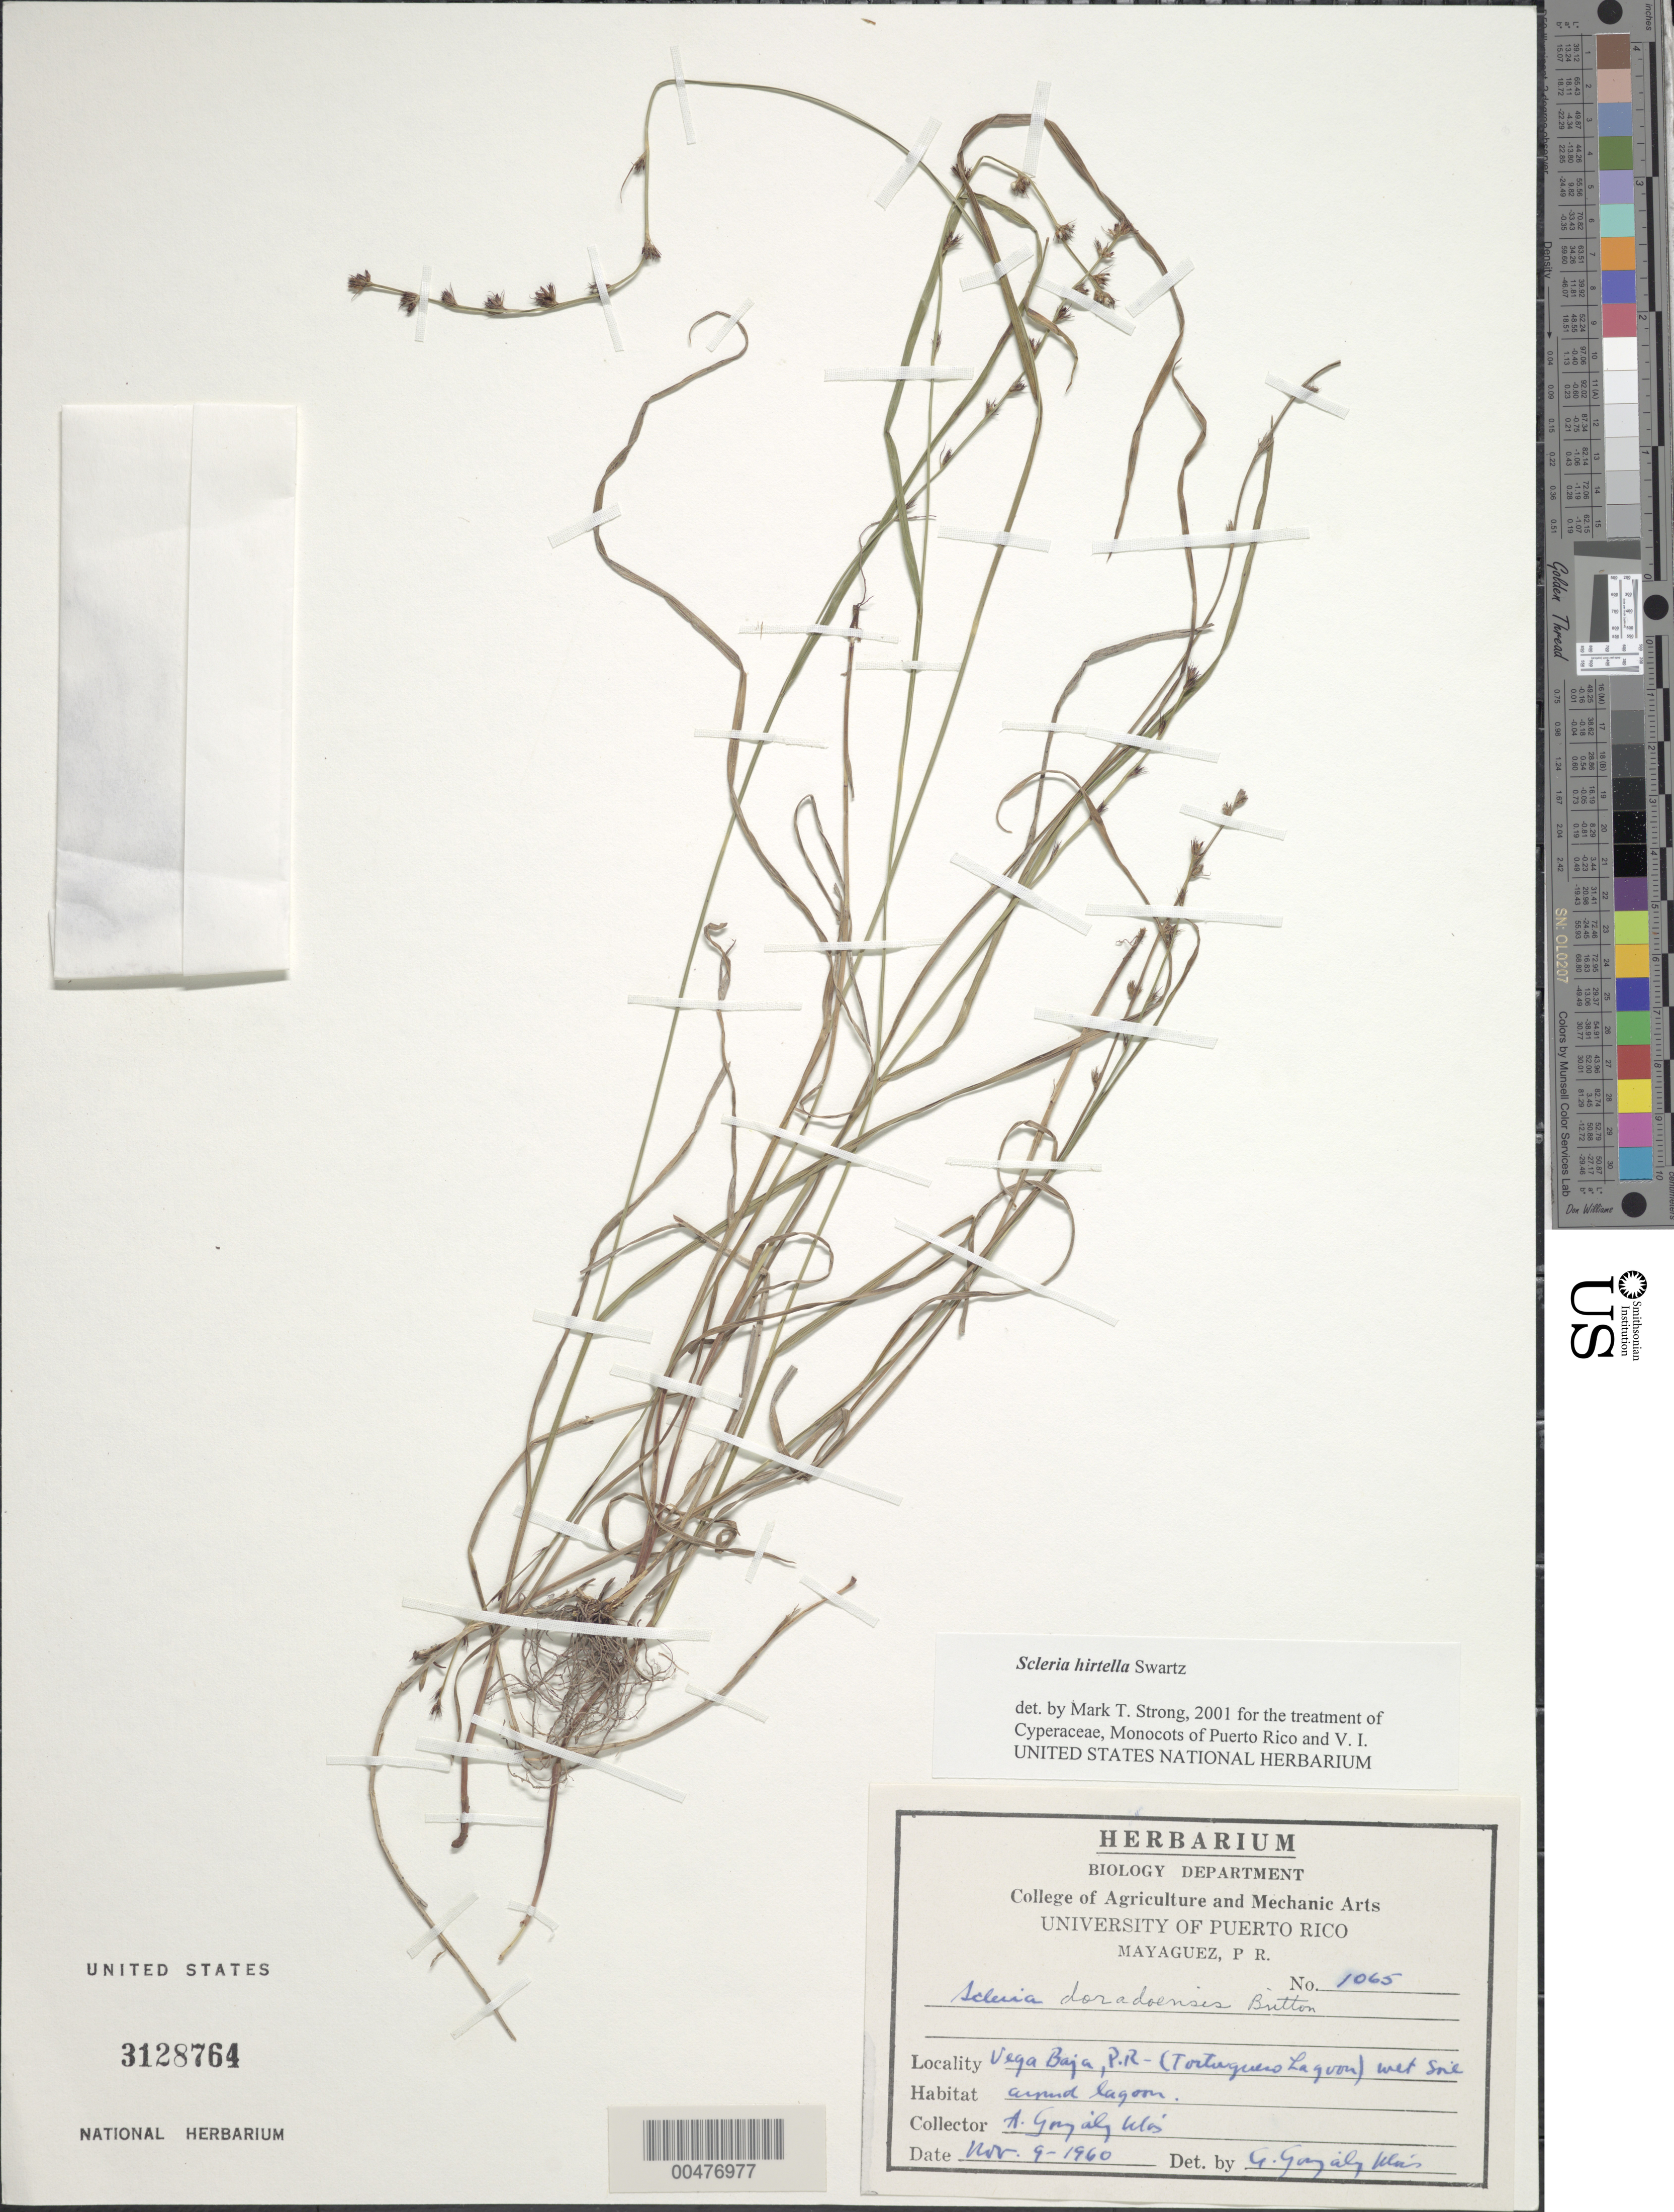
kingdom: Plantae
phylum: Tracheophyta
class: Liliopsida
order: Poales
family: Cyperaceae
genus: Scleria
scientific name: Scleria hirtella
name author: Sw.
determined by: Strong, Mark T., (BOT), Smithsonian Institution - National Museum of Natural History (UNITED STATES)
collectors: A. González Más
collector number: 1065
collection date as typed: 09 Nov 1960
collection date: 1960-11-09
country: Puerto Rico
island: Greater Antilles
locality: Vega Baja, Tortuguero Lagoon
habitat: Wet soil around lagoon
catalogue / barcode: US 3128764